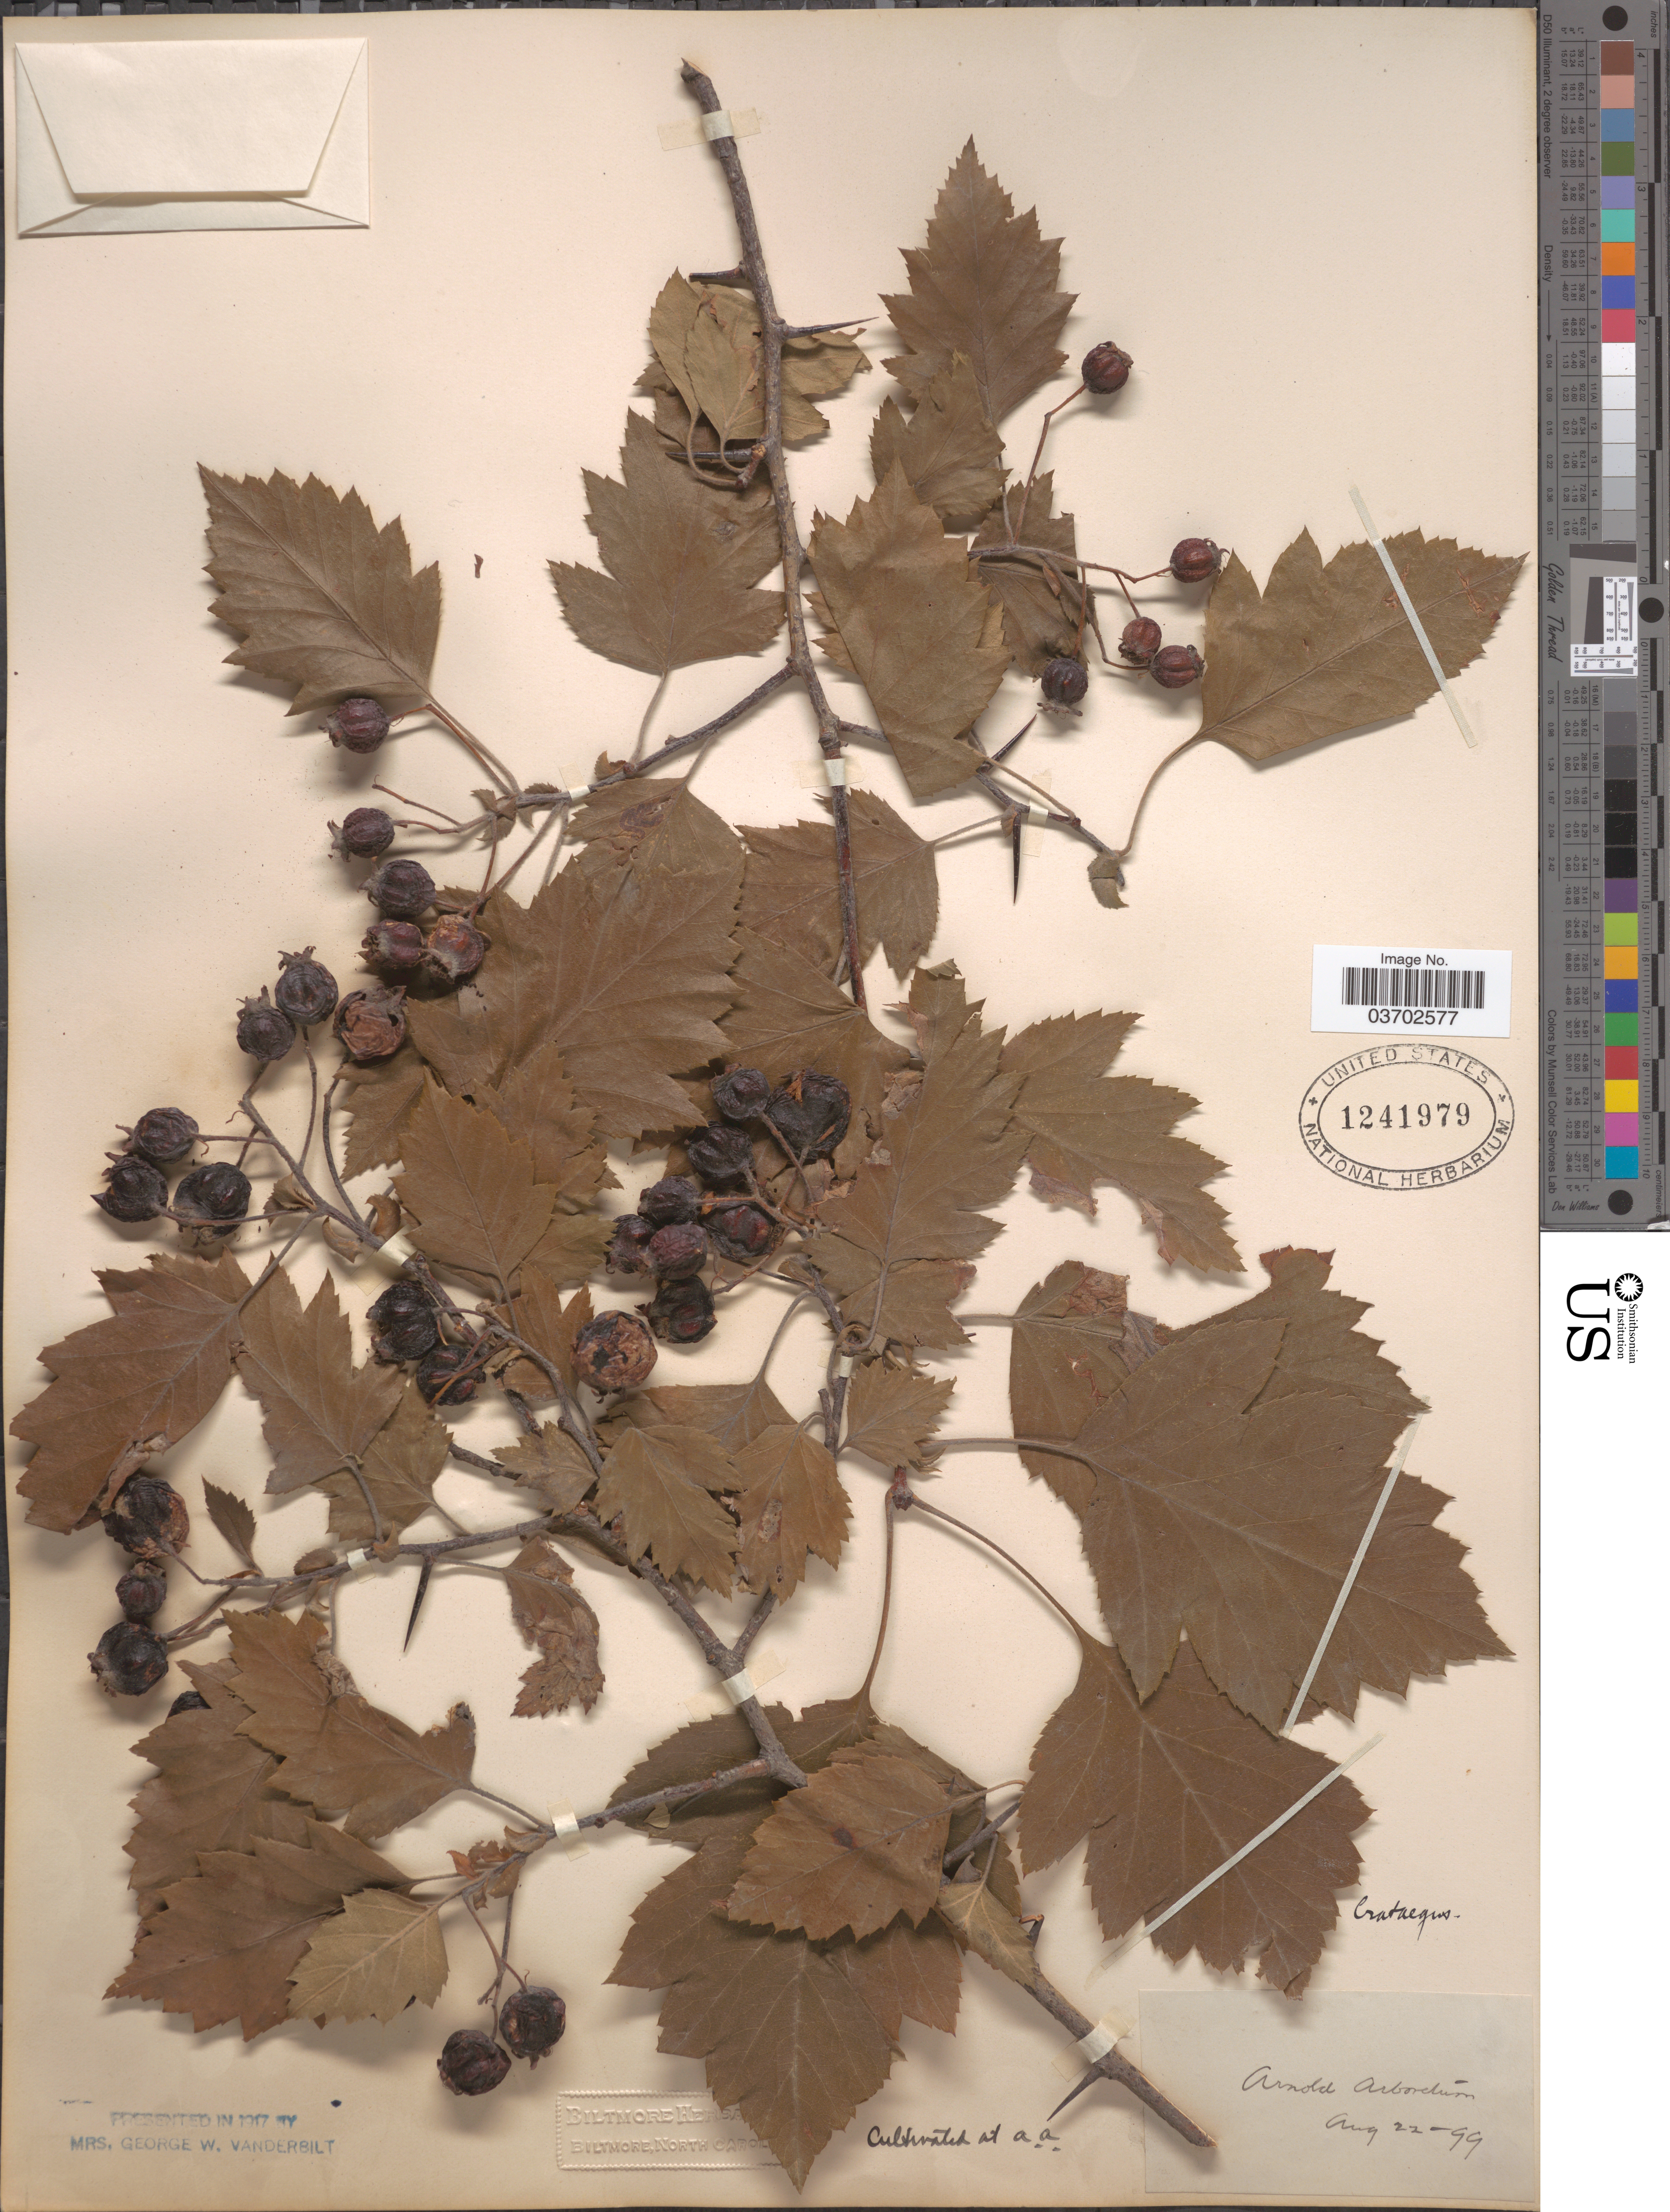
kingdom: Plantae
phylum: Tracheophyta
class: Magnoliopsida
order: Rosales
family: Rosaceae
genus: Crataegus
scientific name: Crataegus sp.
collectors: ex herb. Biltmore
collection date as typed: Transcribed d/m/y: 22/8/99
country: United States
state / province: Massachusetts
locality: Arnold Arboretum. A.A.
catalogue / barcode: US 1241979